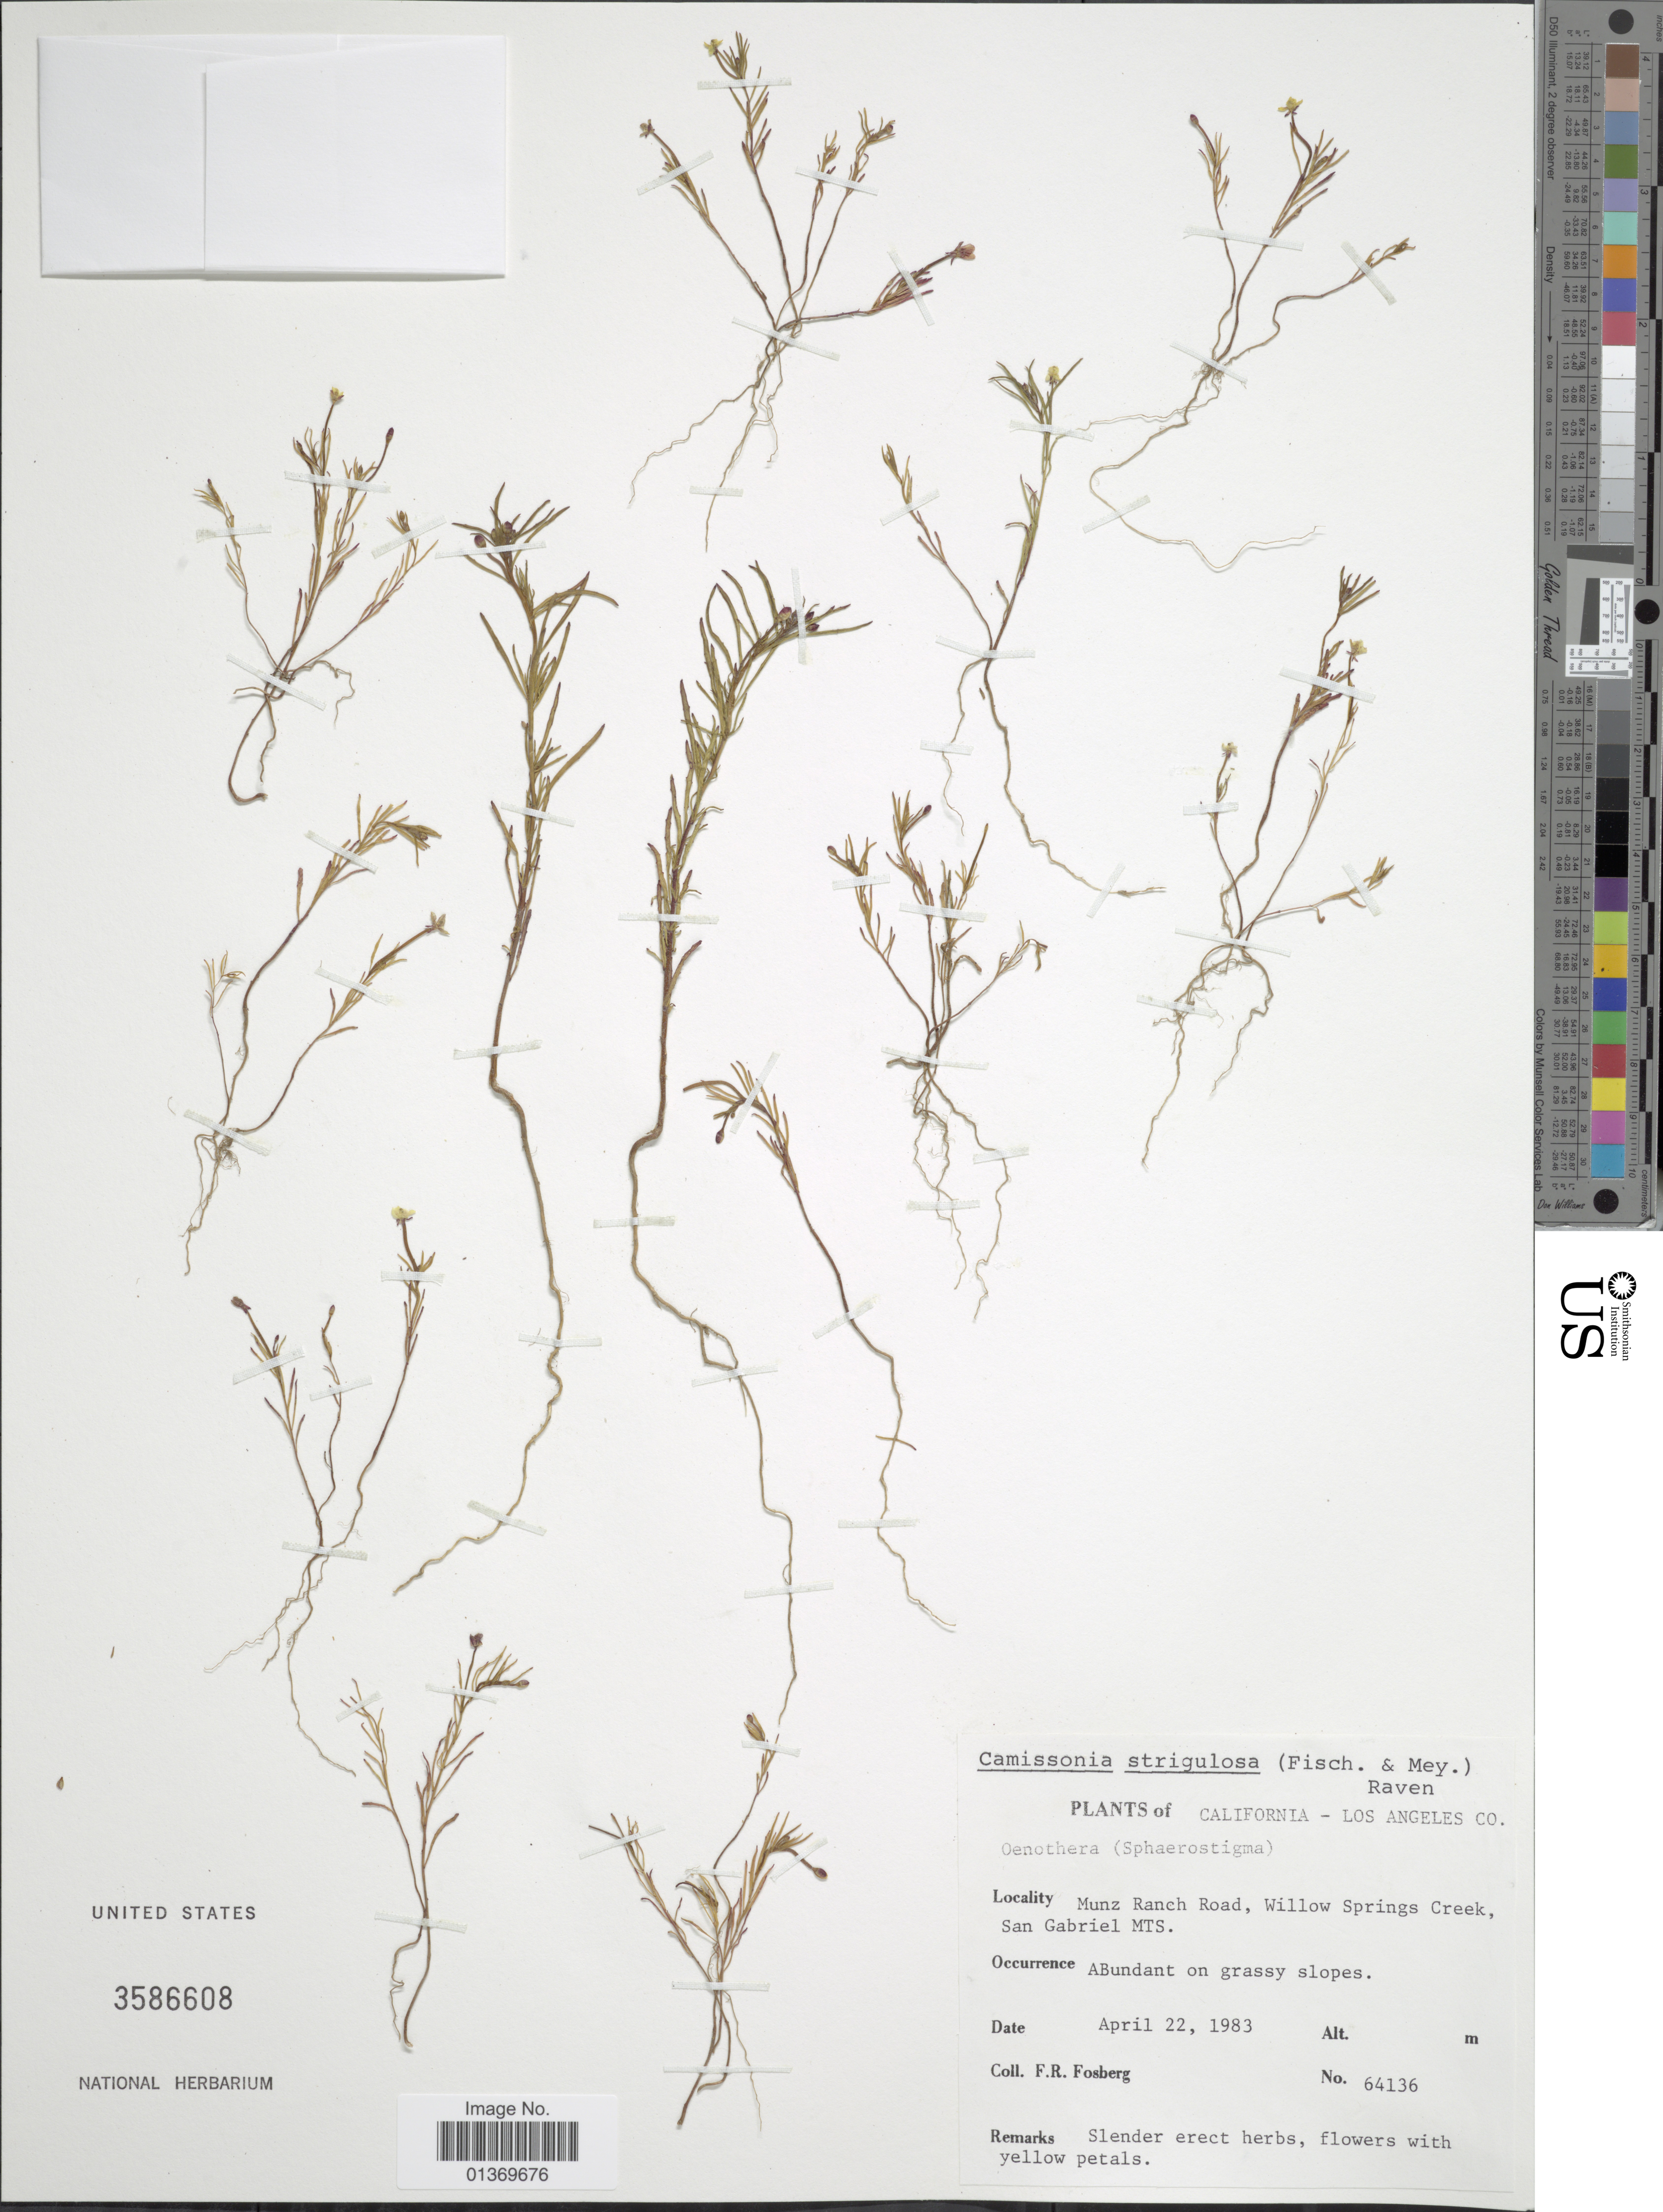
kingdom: Plantae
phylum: Tracheophyta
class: Magnoliopsida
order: Myrtales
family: Onagraceae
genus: Camissonia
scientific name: Camissonia strigulosa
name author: (Fisch. & C.A. Mey.) P.H. Raven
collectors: F. R. Fosberg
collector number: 64136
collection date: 1983-04-22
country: United States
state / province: California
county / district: Los Angeles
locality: Los Angeles Co, Munz Ranch Road, Willow Springs Creek, San Gabriel Mts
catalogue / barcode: US 3586608